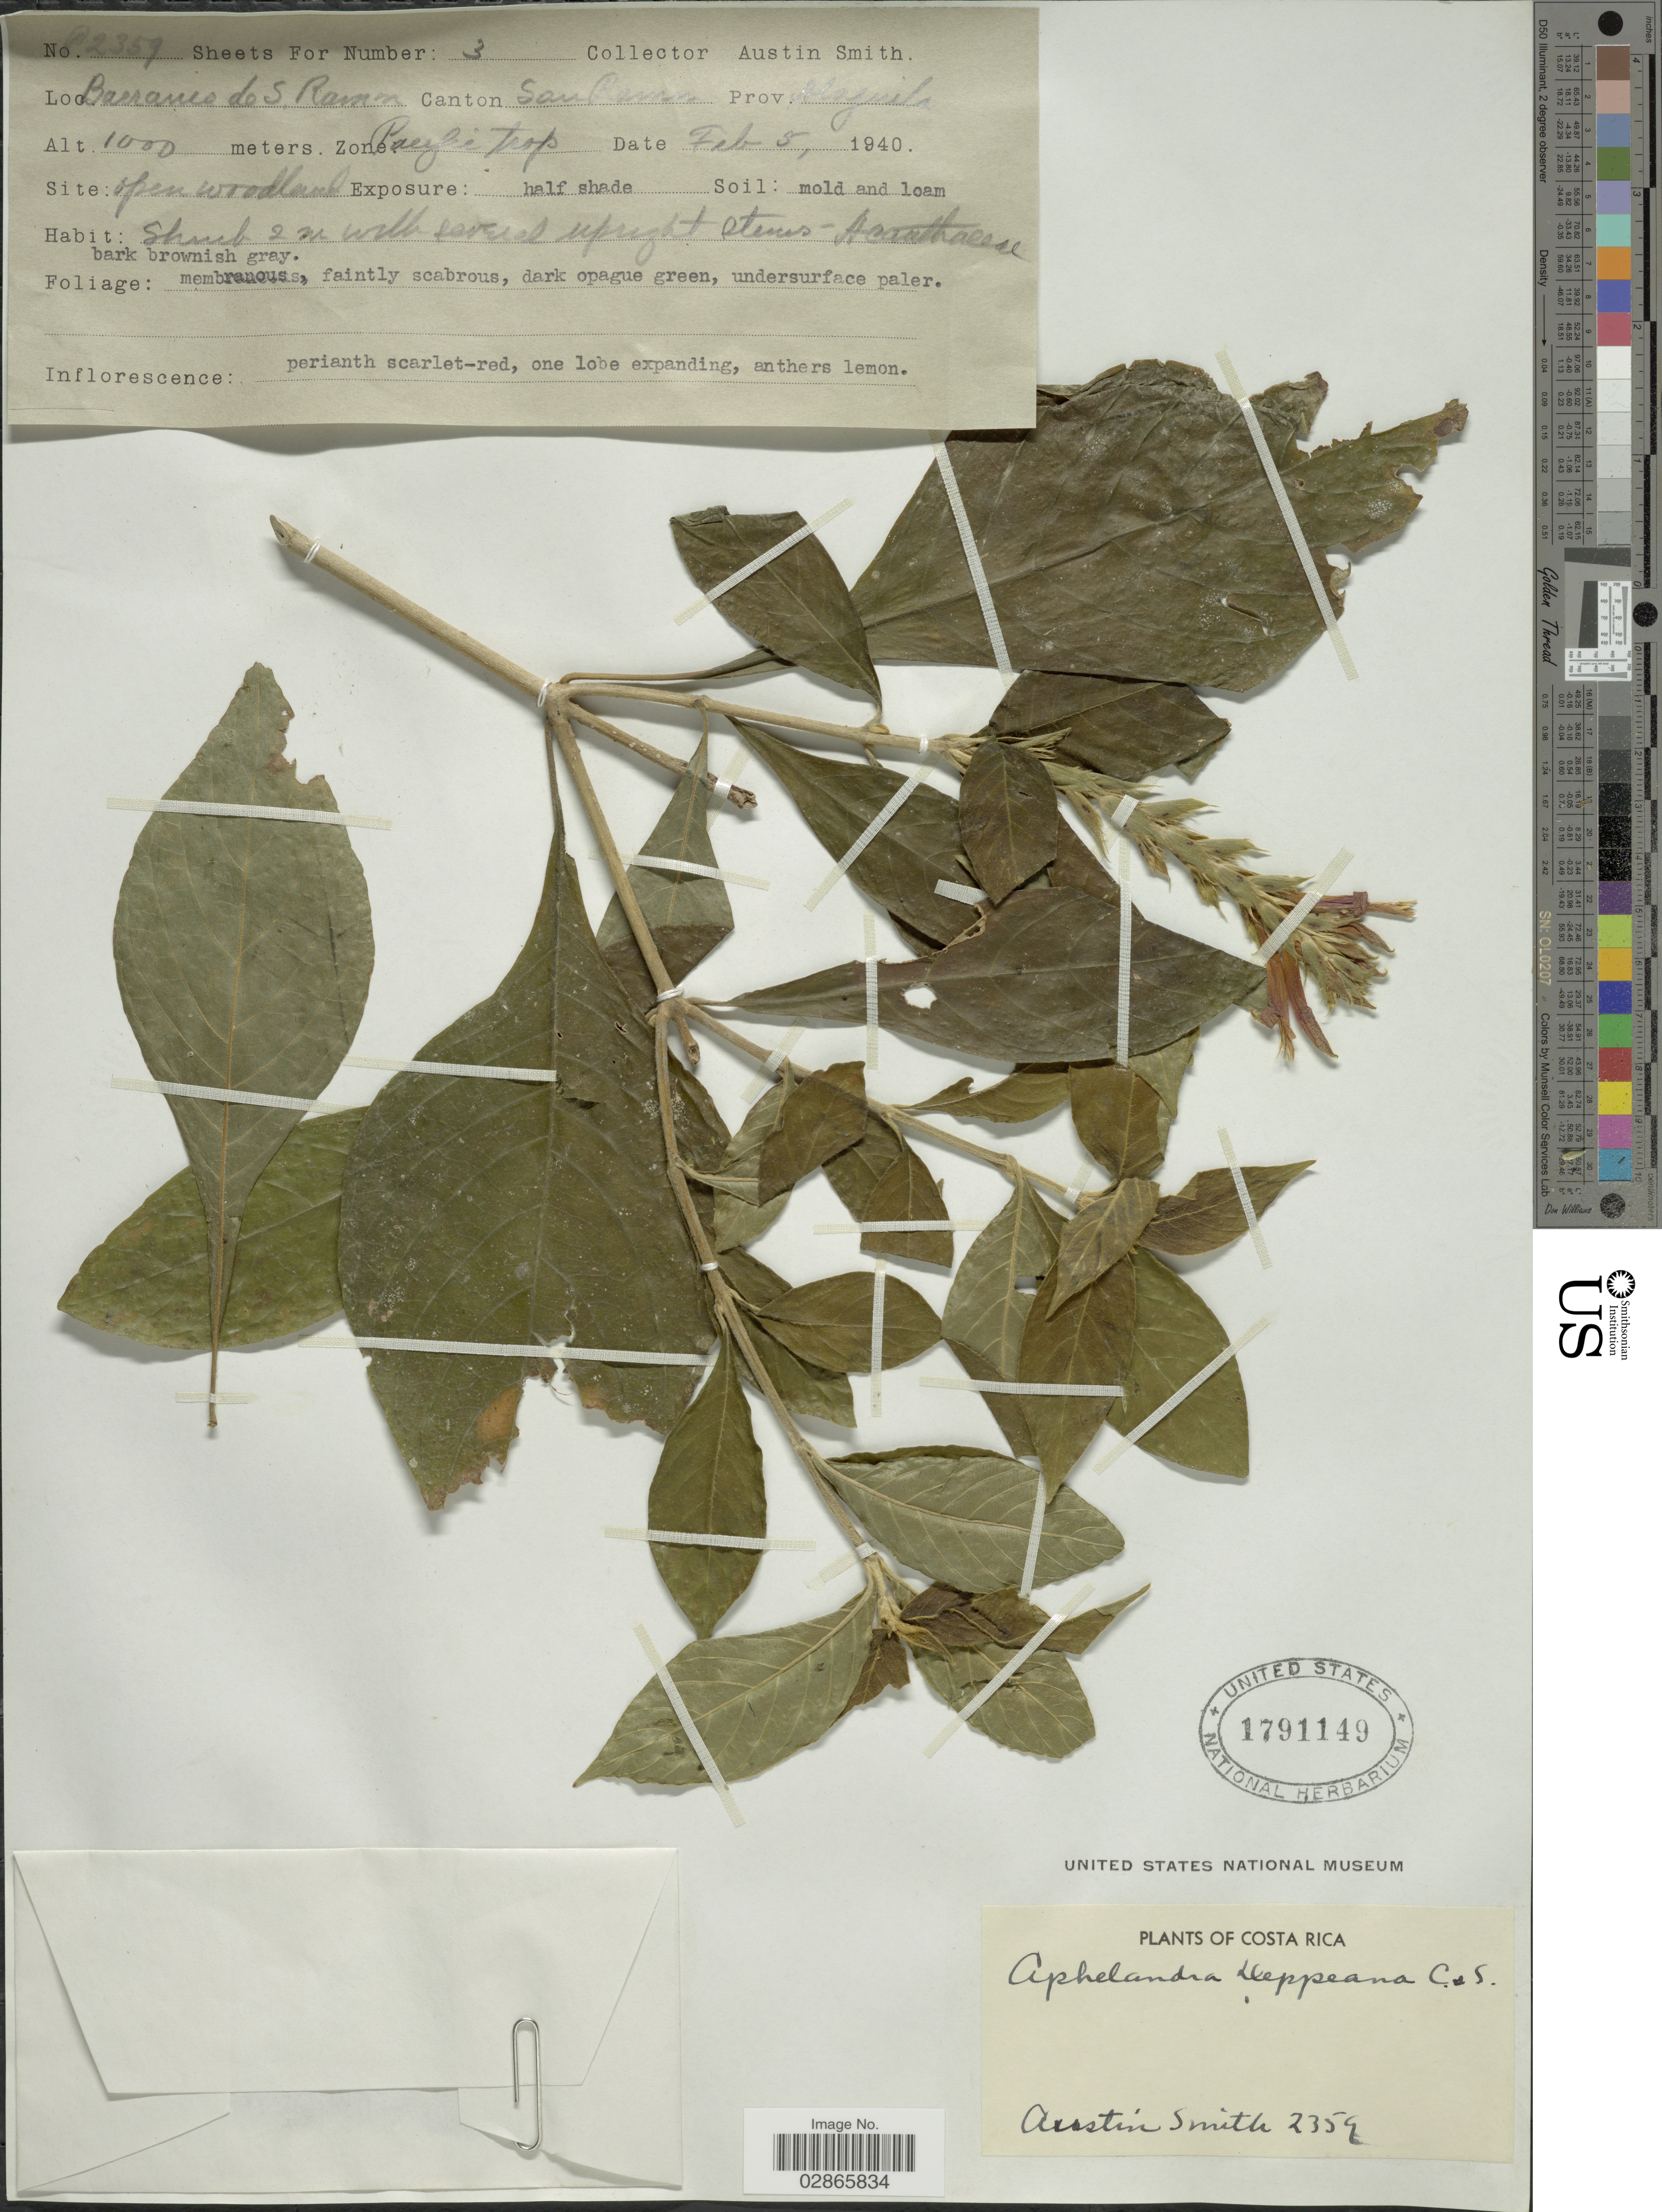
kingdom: Plantae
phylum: Tracheophyta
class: Magnoliopsida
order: Lamiales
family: Acanthaceae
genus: Aphelandra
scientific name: Aphelandra deppeana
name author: Schltdl. & Cham.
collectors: Aust P. Smith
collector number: P2359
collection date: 1940-02-05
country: Costa Rica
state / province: Alajuela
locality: Barranco do S. Ramón, San Ramón canton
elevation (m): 1000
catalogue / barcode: US 1791149